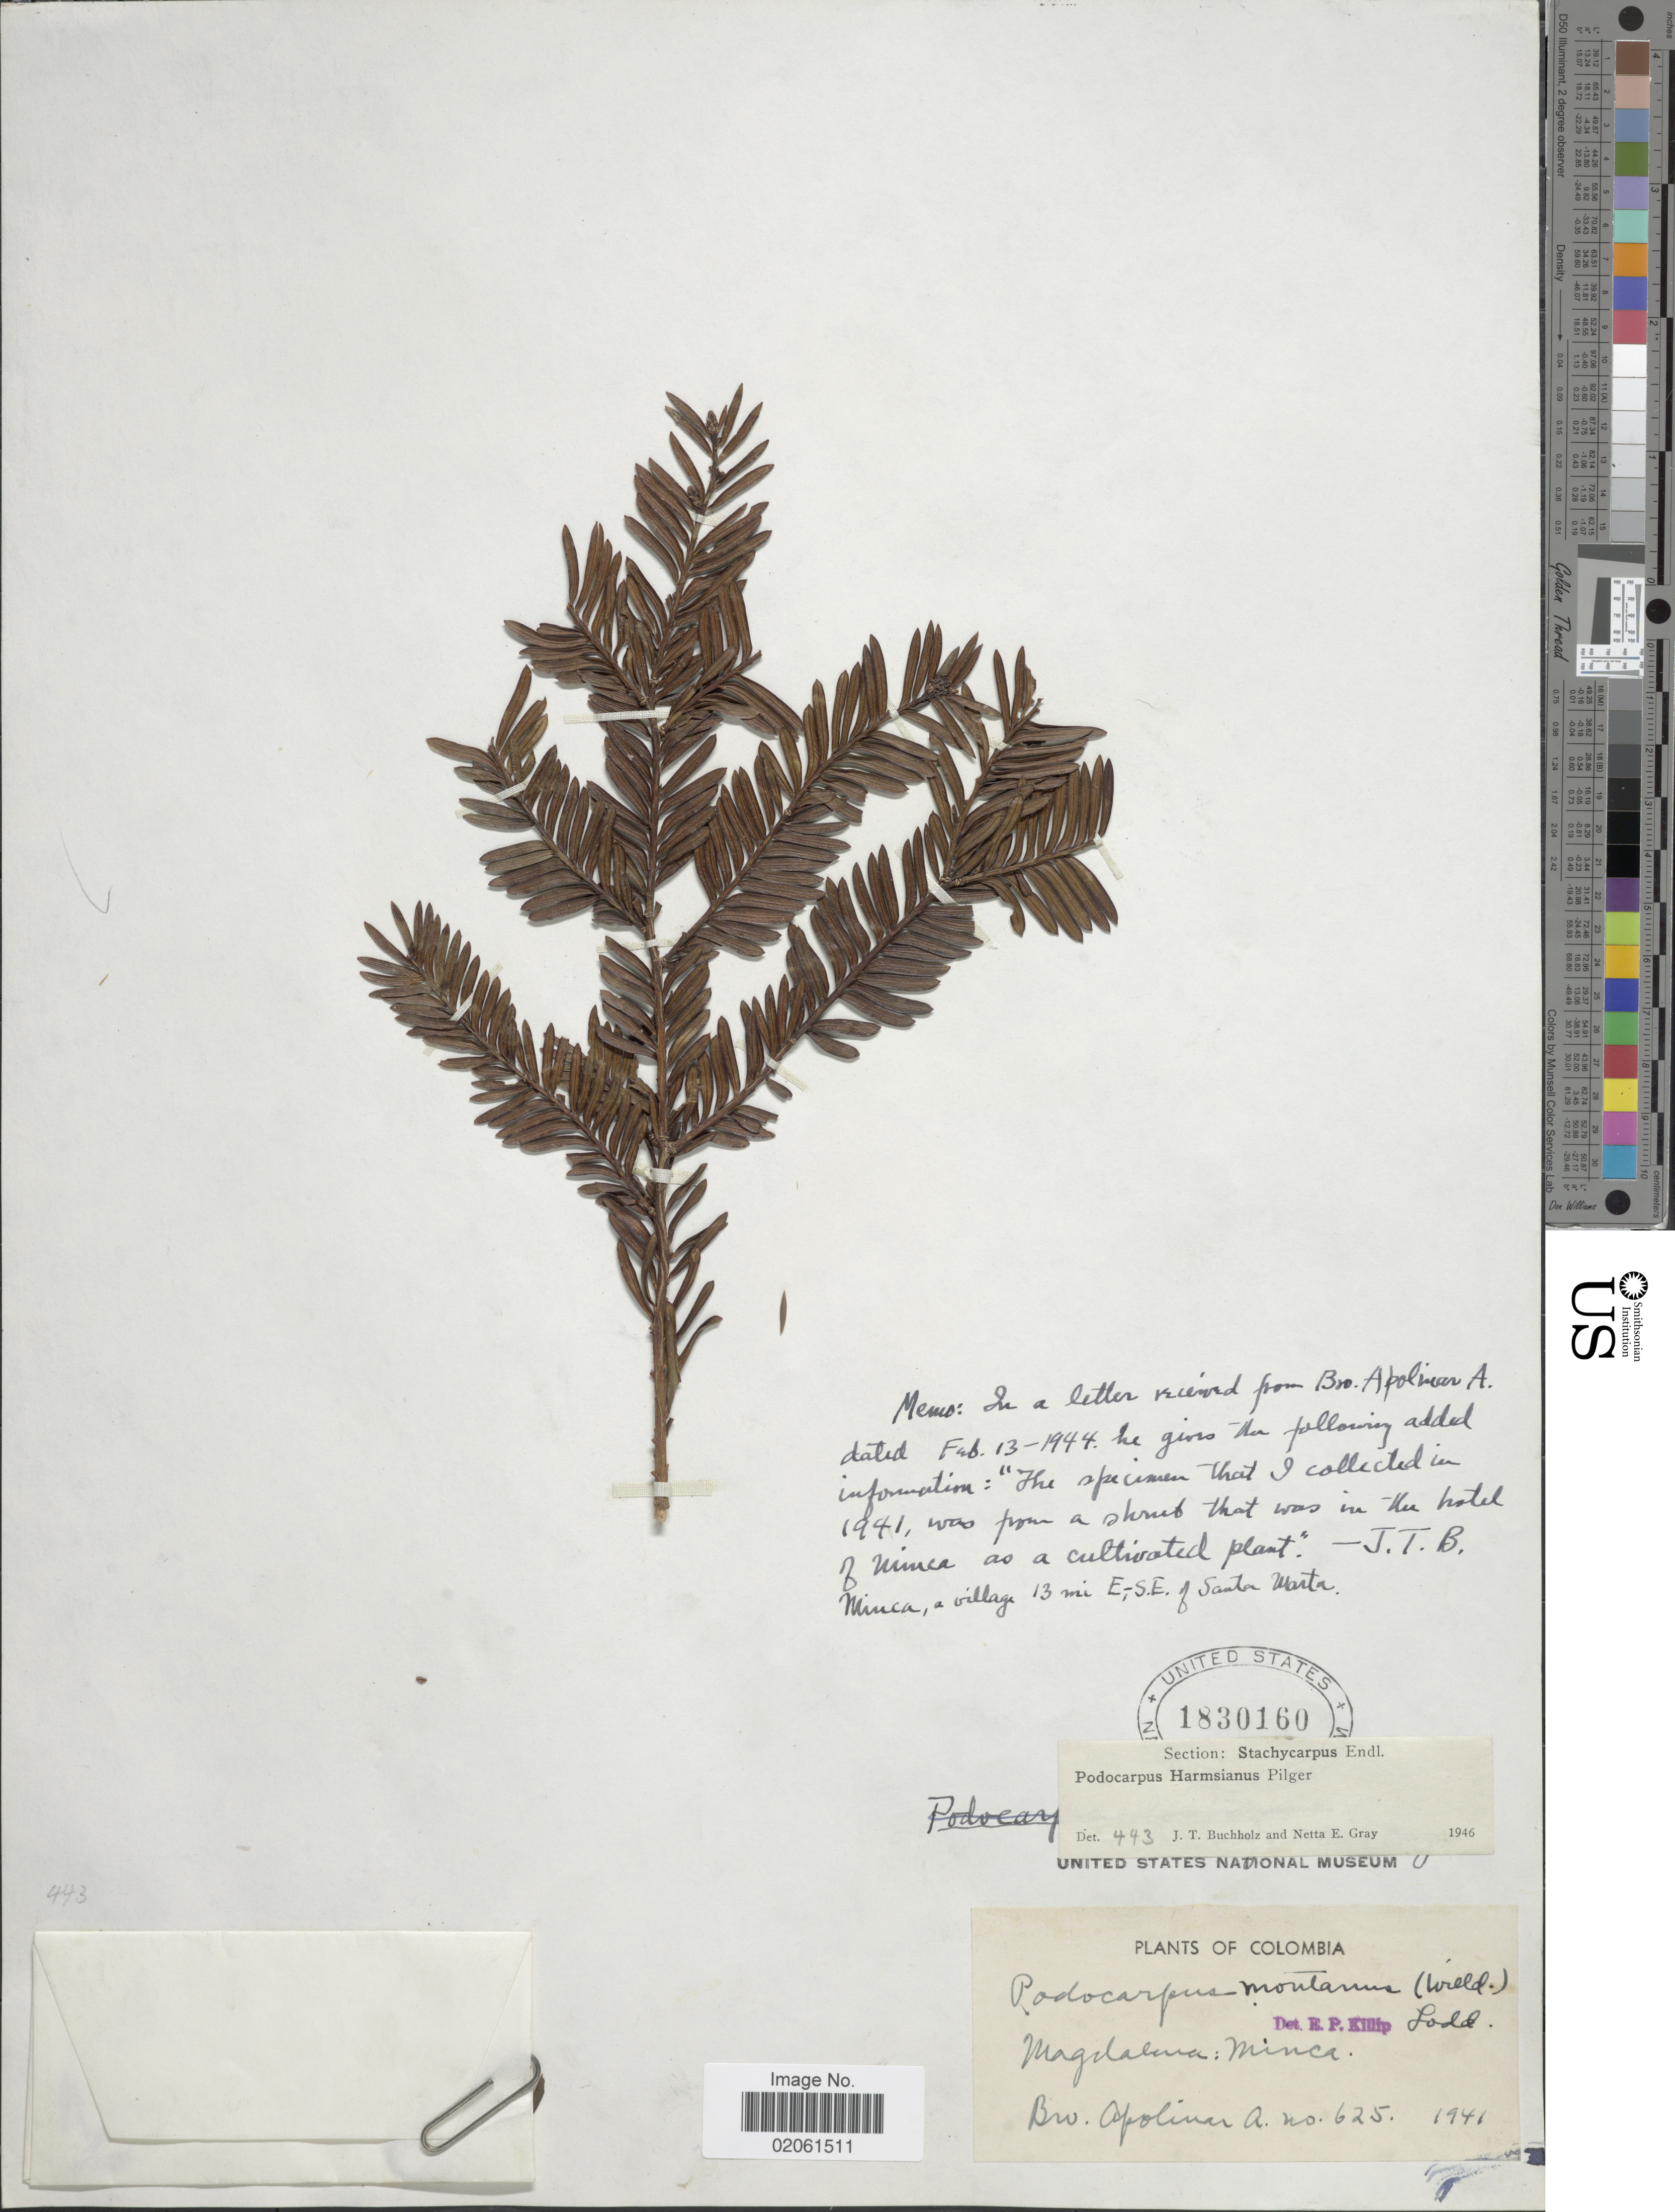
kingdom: Plantae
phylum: Tracheophyta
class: Pinopsida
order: Pinales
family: Podocarpaceae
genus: Podocarpus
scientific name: Podocarpus harmsianus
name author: Pilg.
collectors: Bro. Apolinar A.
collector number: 625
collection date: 1941-02-13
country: Colombia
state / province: Magdalena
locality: Magdalena: Minca. Minca, a village 13 mi E, -SE of Santa Marta.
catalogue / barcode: US 1830160